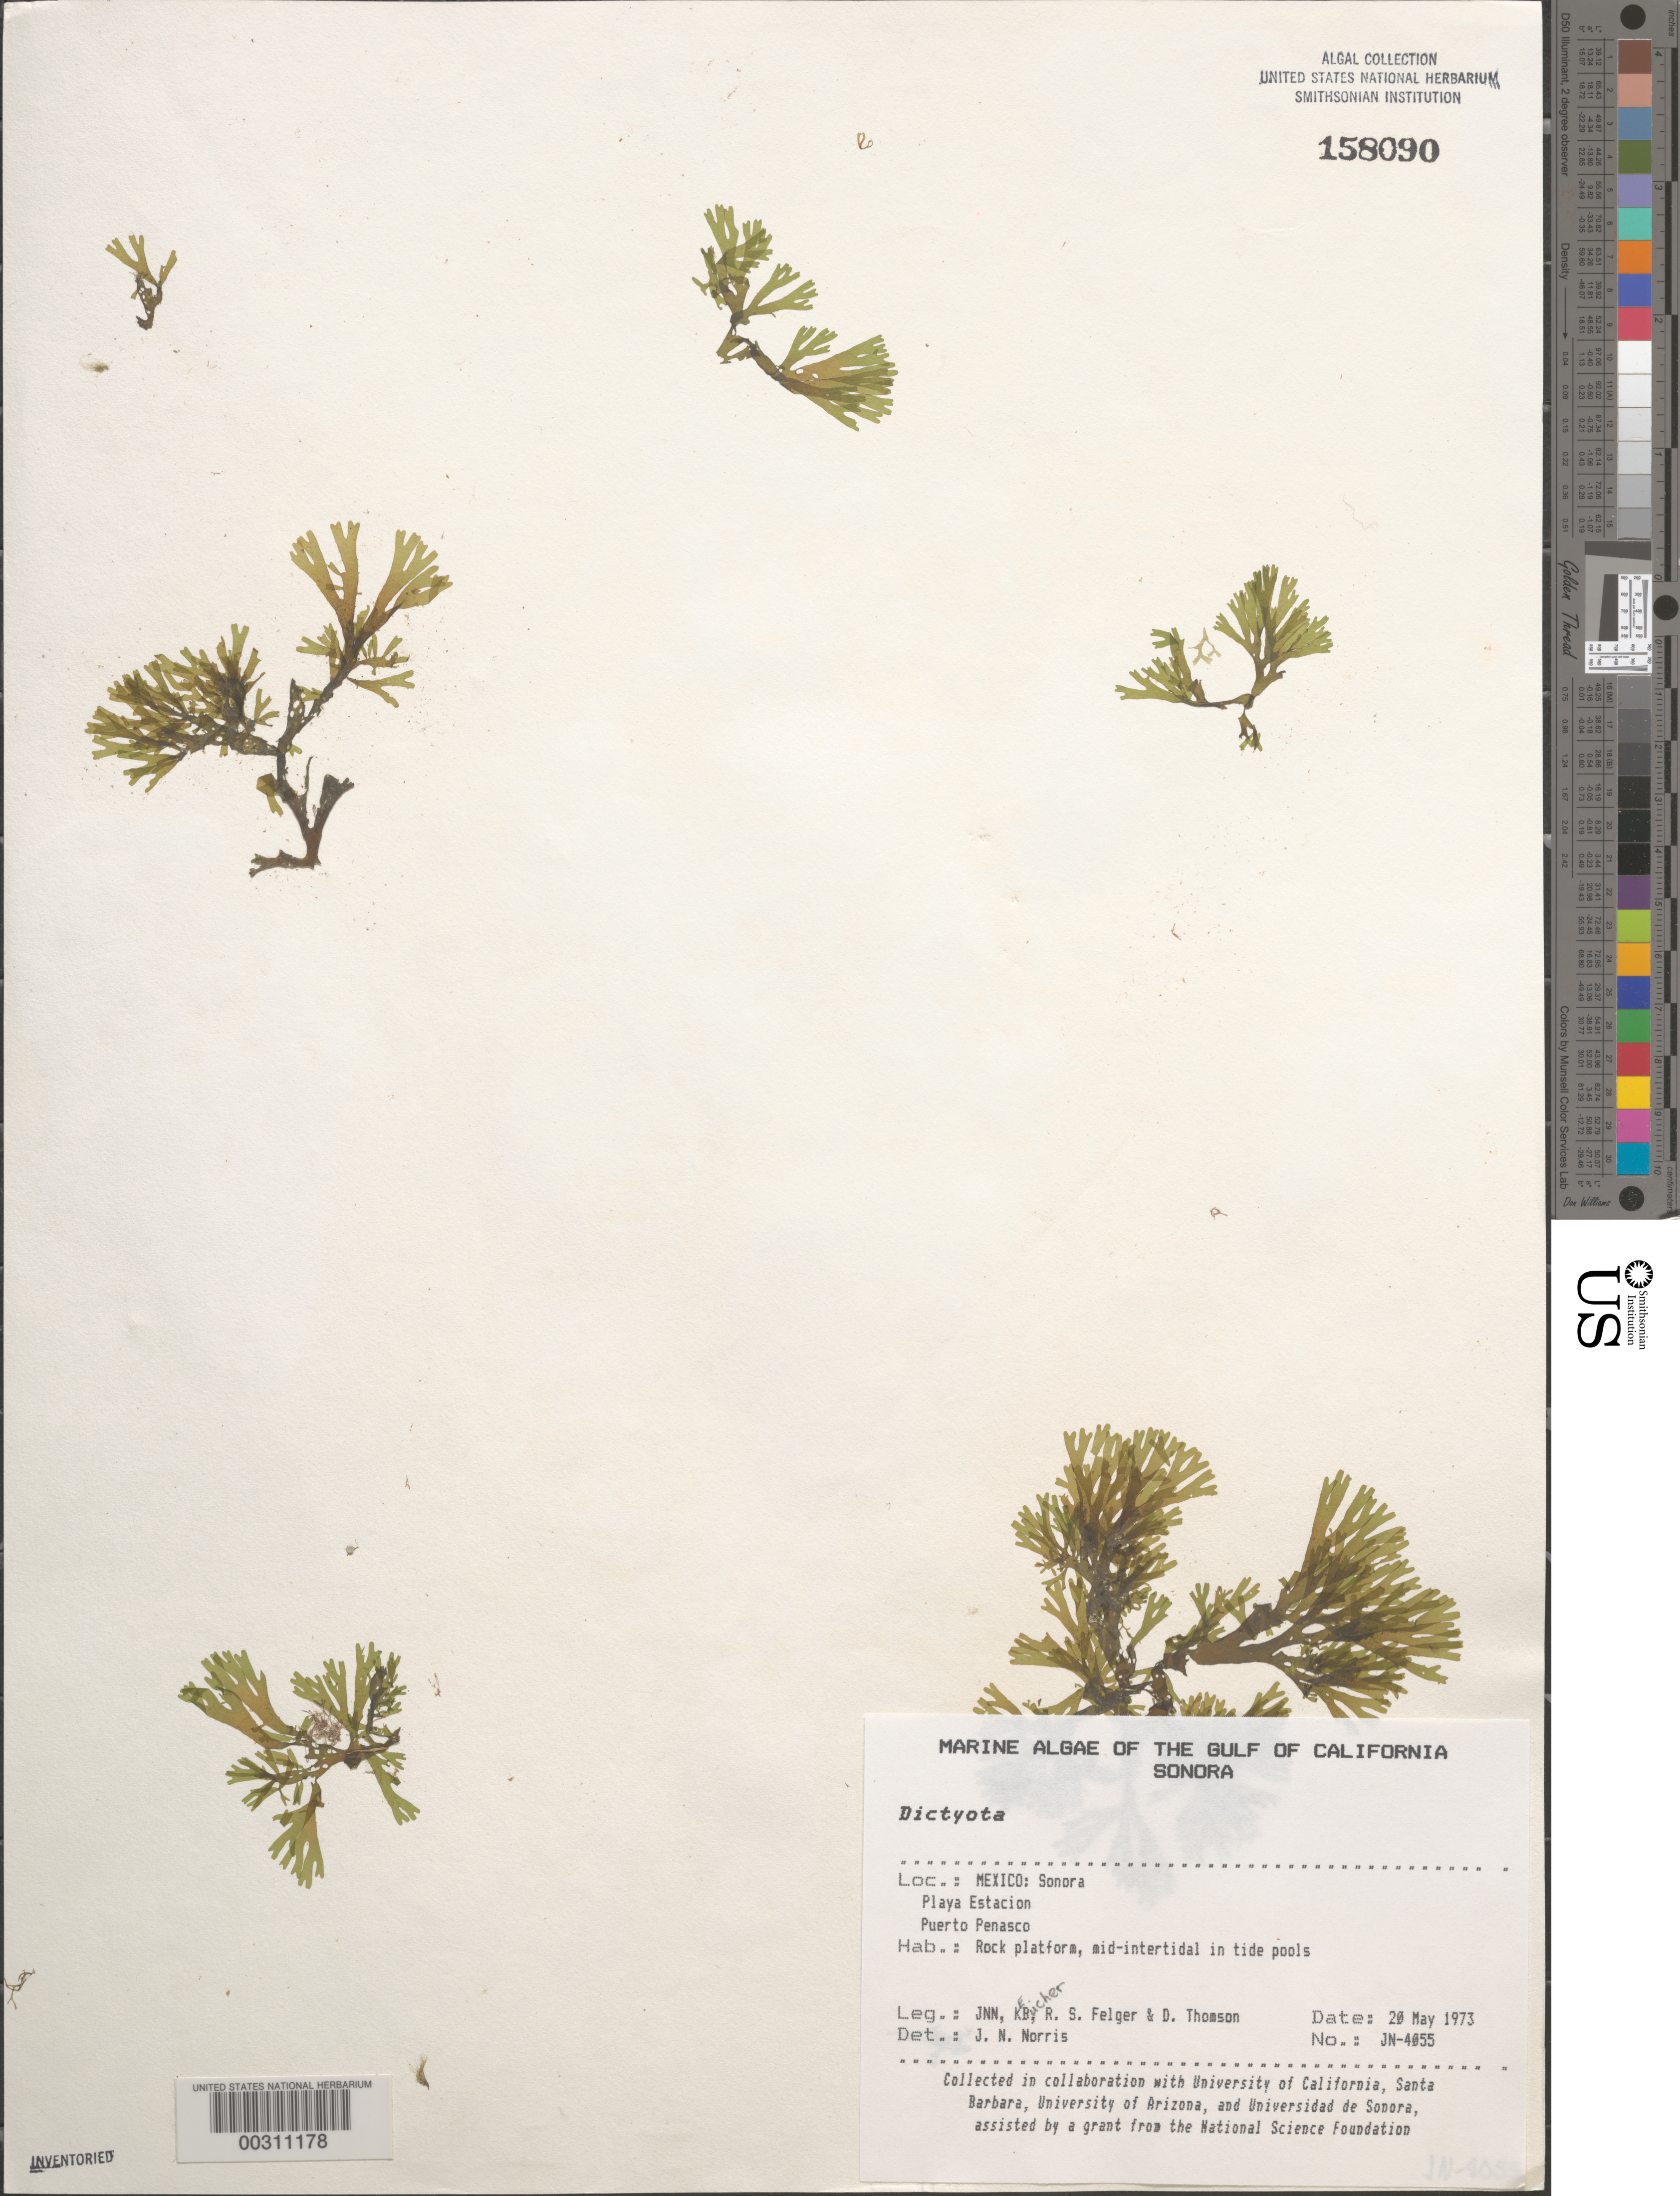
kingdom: Chromista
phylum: Ochrophyta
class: Phaeophyceae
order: Dictyotales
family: Dictyotaceae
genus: Dictyota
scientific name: Dictyota sp.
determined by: Norris, James N.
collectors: J. N. Norris, K. E. Bucher, R. S. Felger & D. Thomson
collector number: JN-4055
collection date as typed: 20 May 1973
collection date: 1973-05-20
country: Mexico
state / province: Sonora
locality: Playa Estacion, Puerto Penasco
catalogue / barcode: US 158090